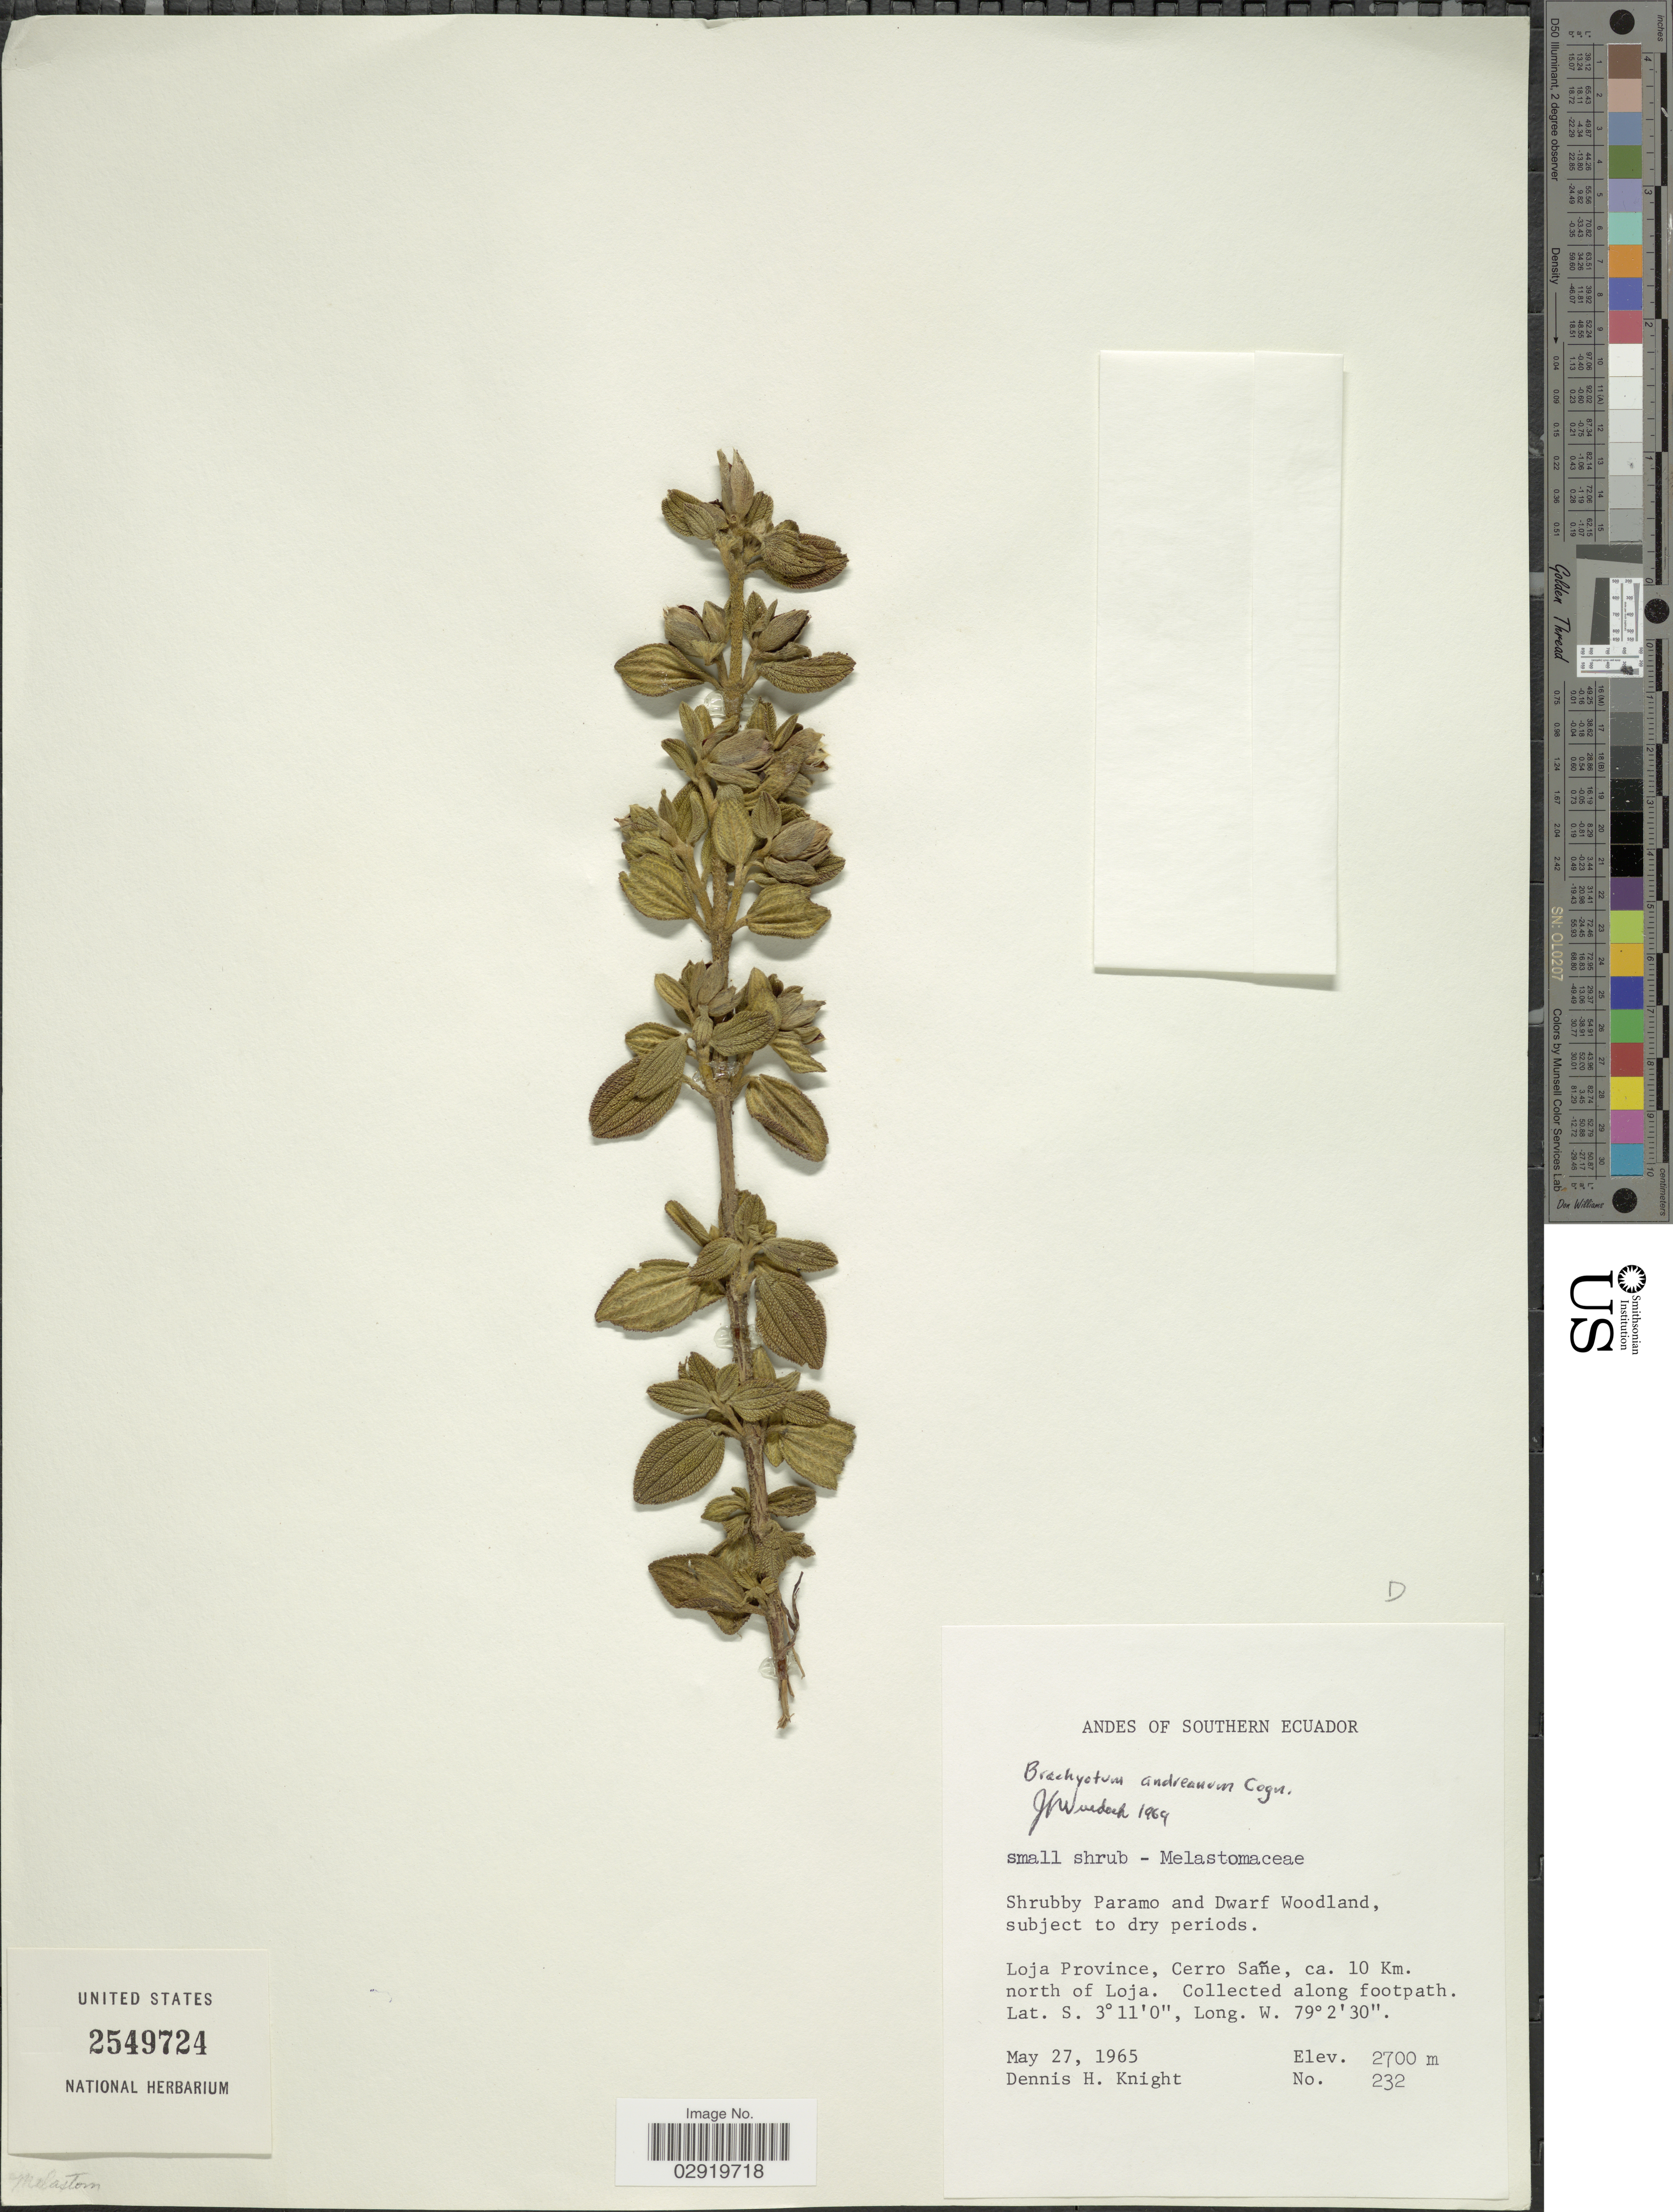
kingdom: Plantae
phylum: Tracheophyta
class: Magnoliopsida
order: Myrtales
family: Melastomataceae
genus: Brachyotum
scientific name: Brachyotum andreanum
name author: Cogn.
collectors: D. Knight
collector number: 232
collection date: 1965-05-27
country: Ecuador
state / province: Loja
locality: Southern Ecuador. Cerro Sañe, ca. 10 Km. north of Loja.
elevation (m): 2700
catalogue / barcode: US 2549724